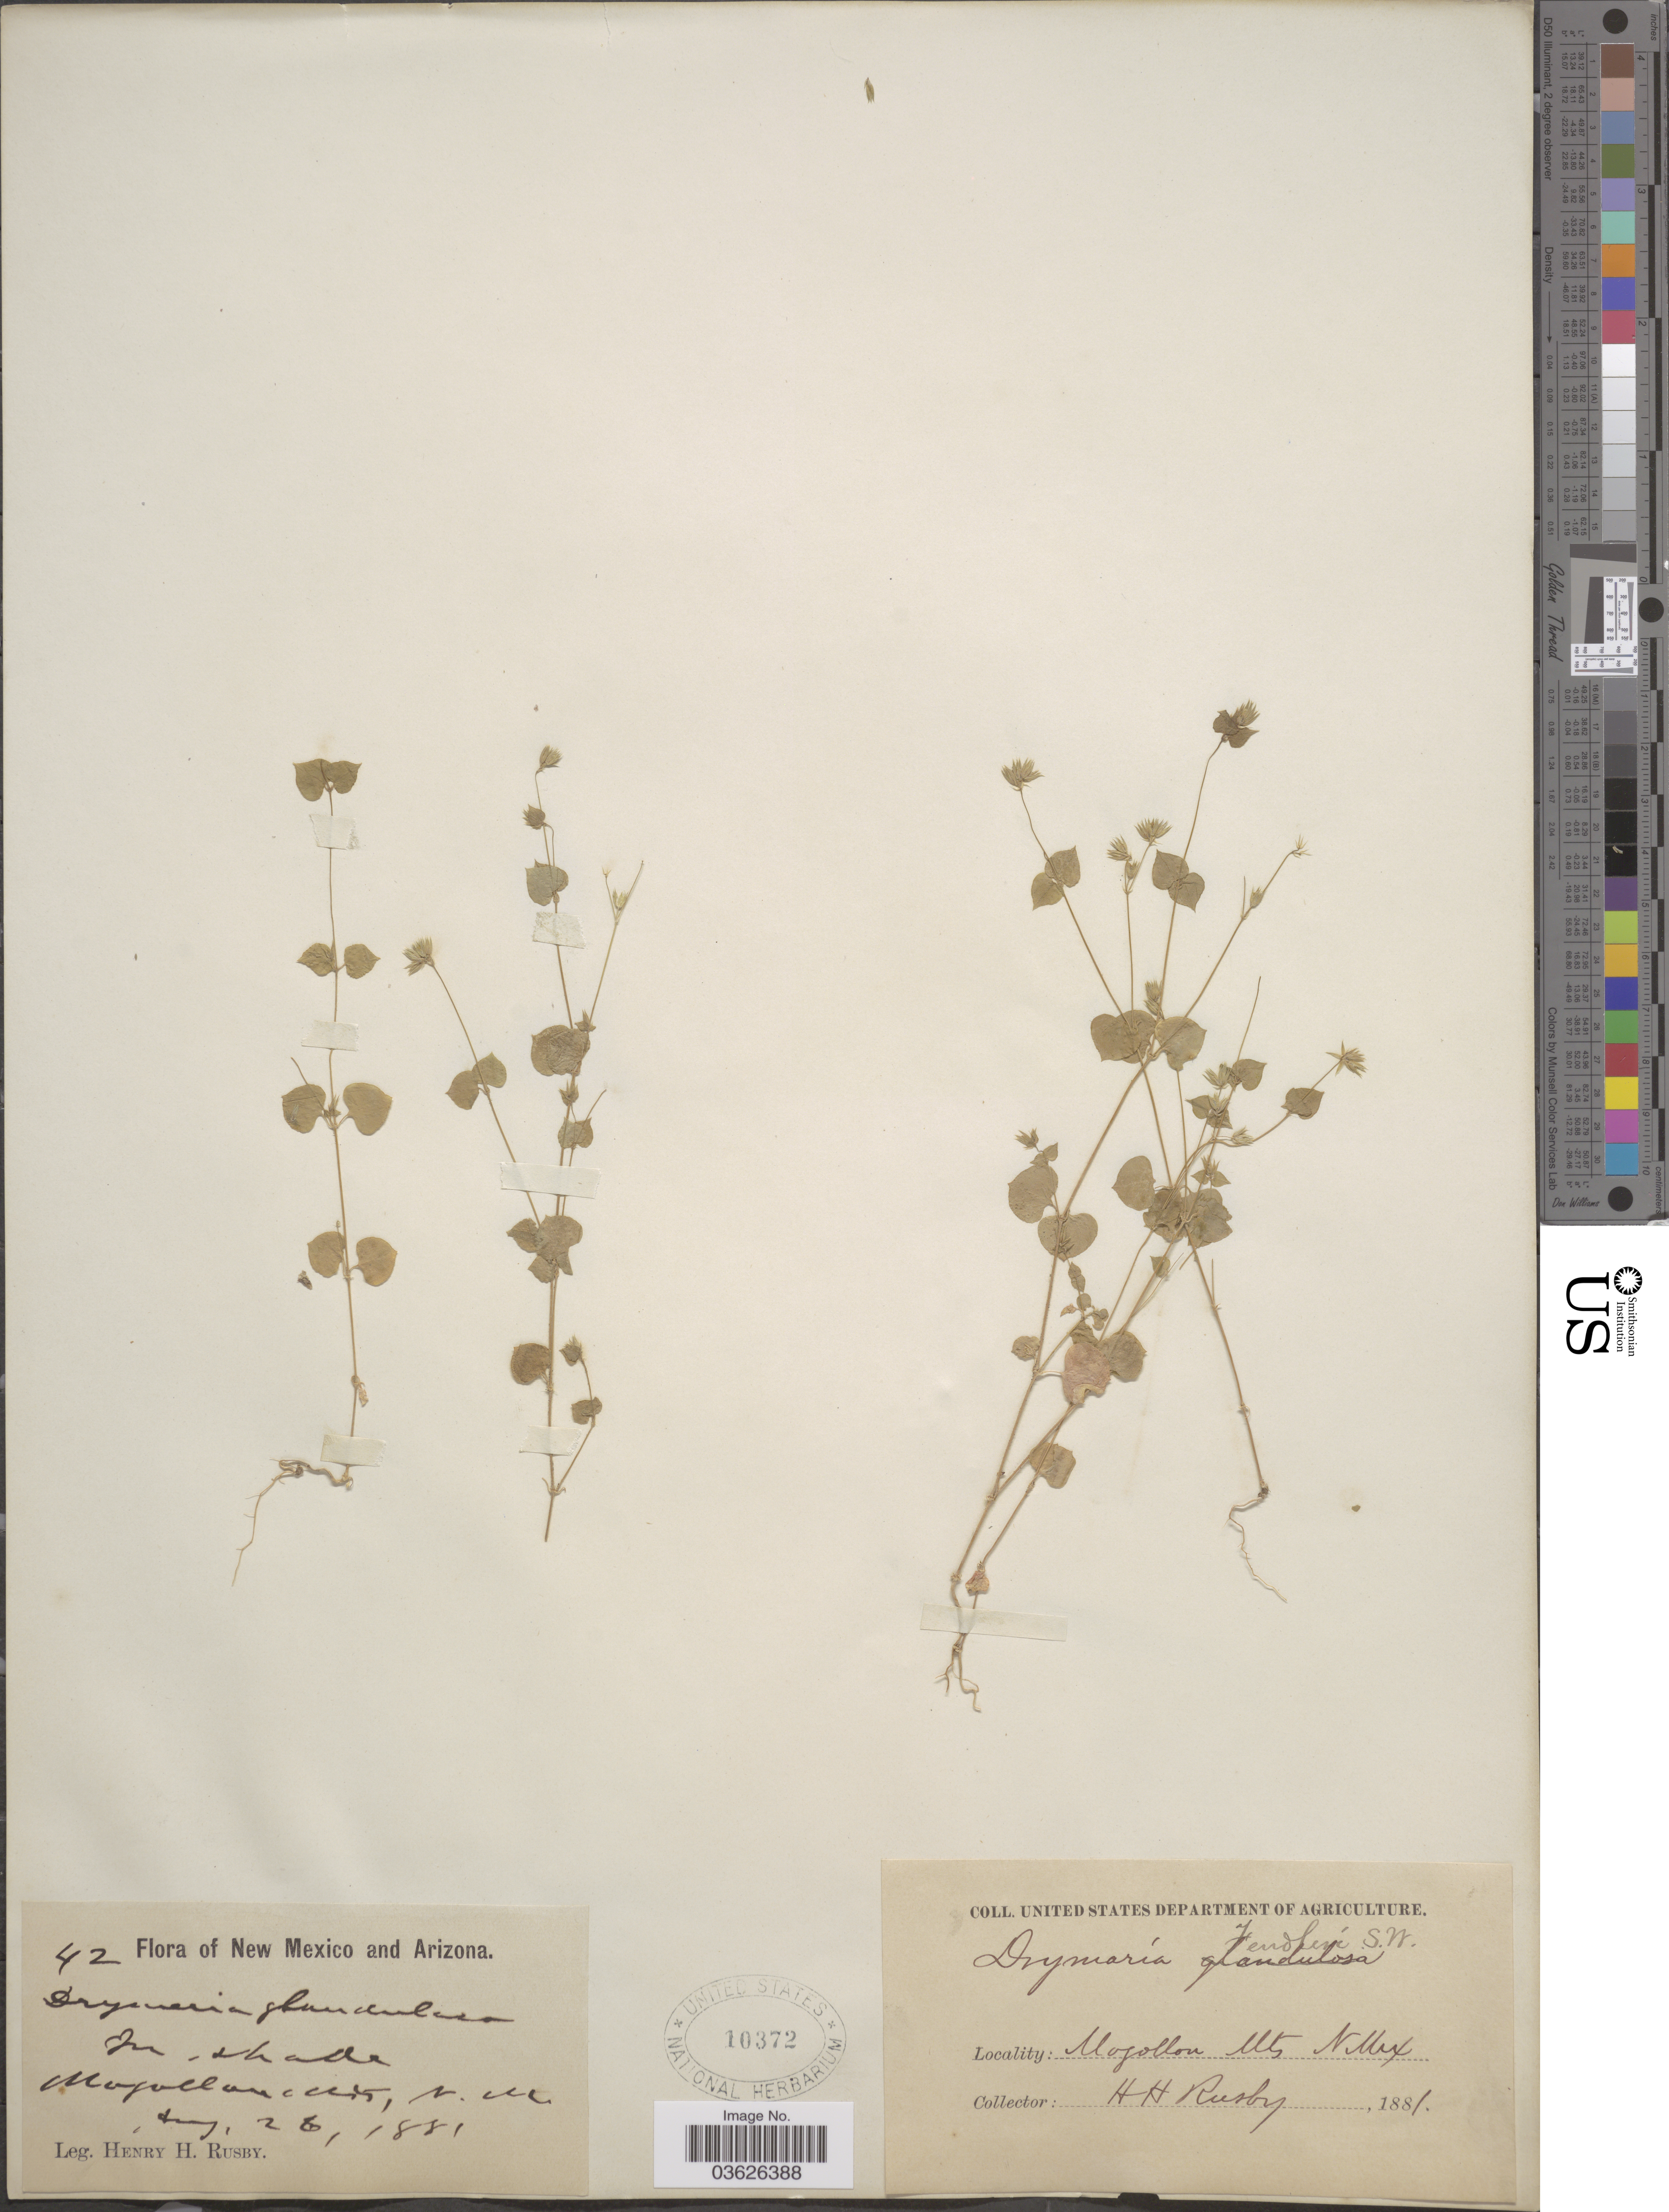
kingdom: Plantae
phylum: Tracheophyta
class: Magnoliopsida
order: Caryophyllales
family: Caryophyllaceae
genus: Drymaria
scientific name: Drymaria fendleri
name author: S. Watson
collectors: H. H. Rusby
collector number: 42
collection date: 1881-08-28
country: United States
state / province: New Mexico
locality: Mogollon Mts.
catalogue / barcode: US 10372